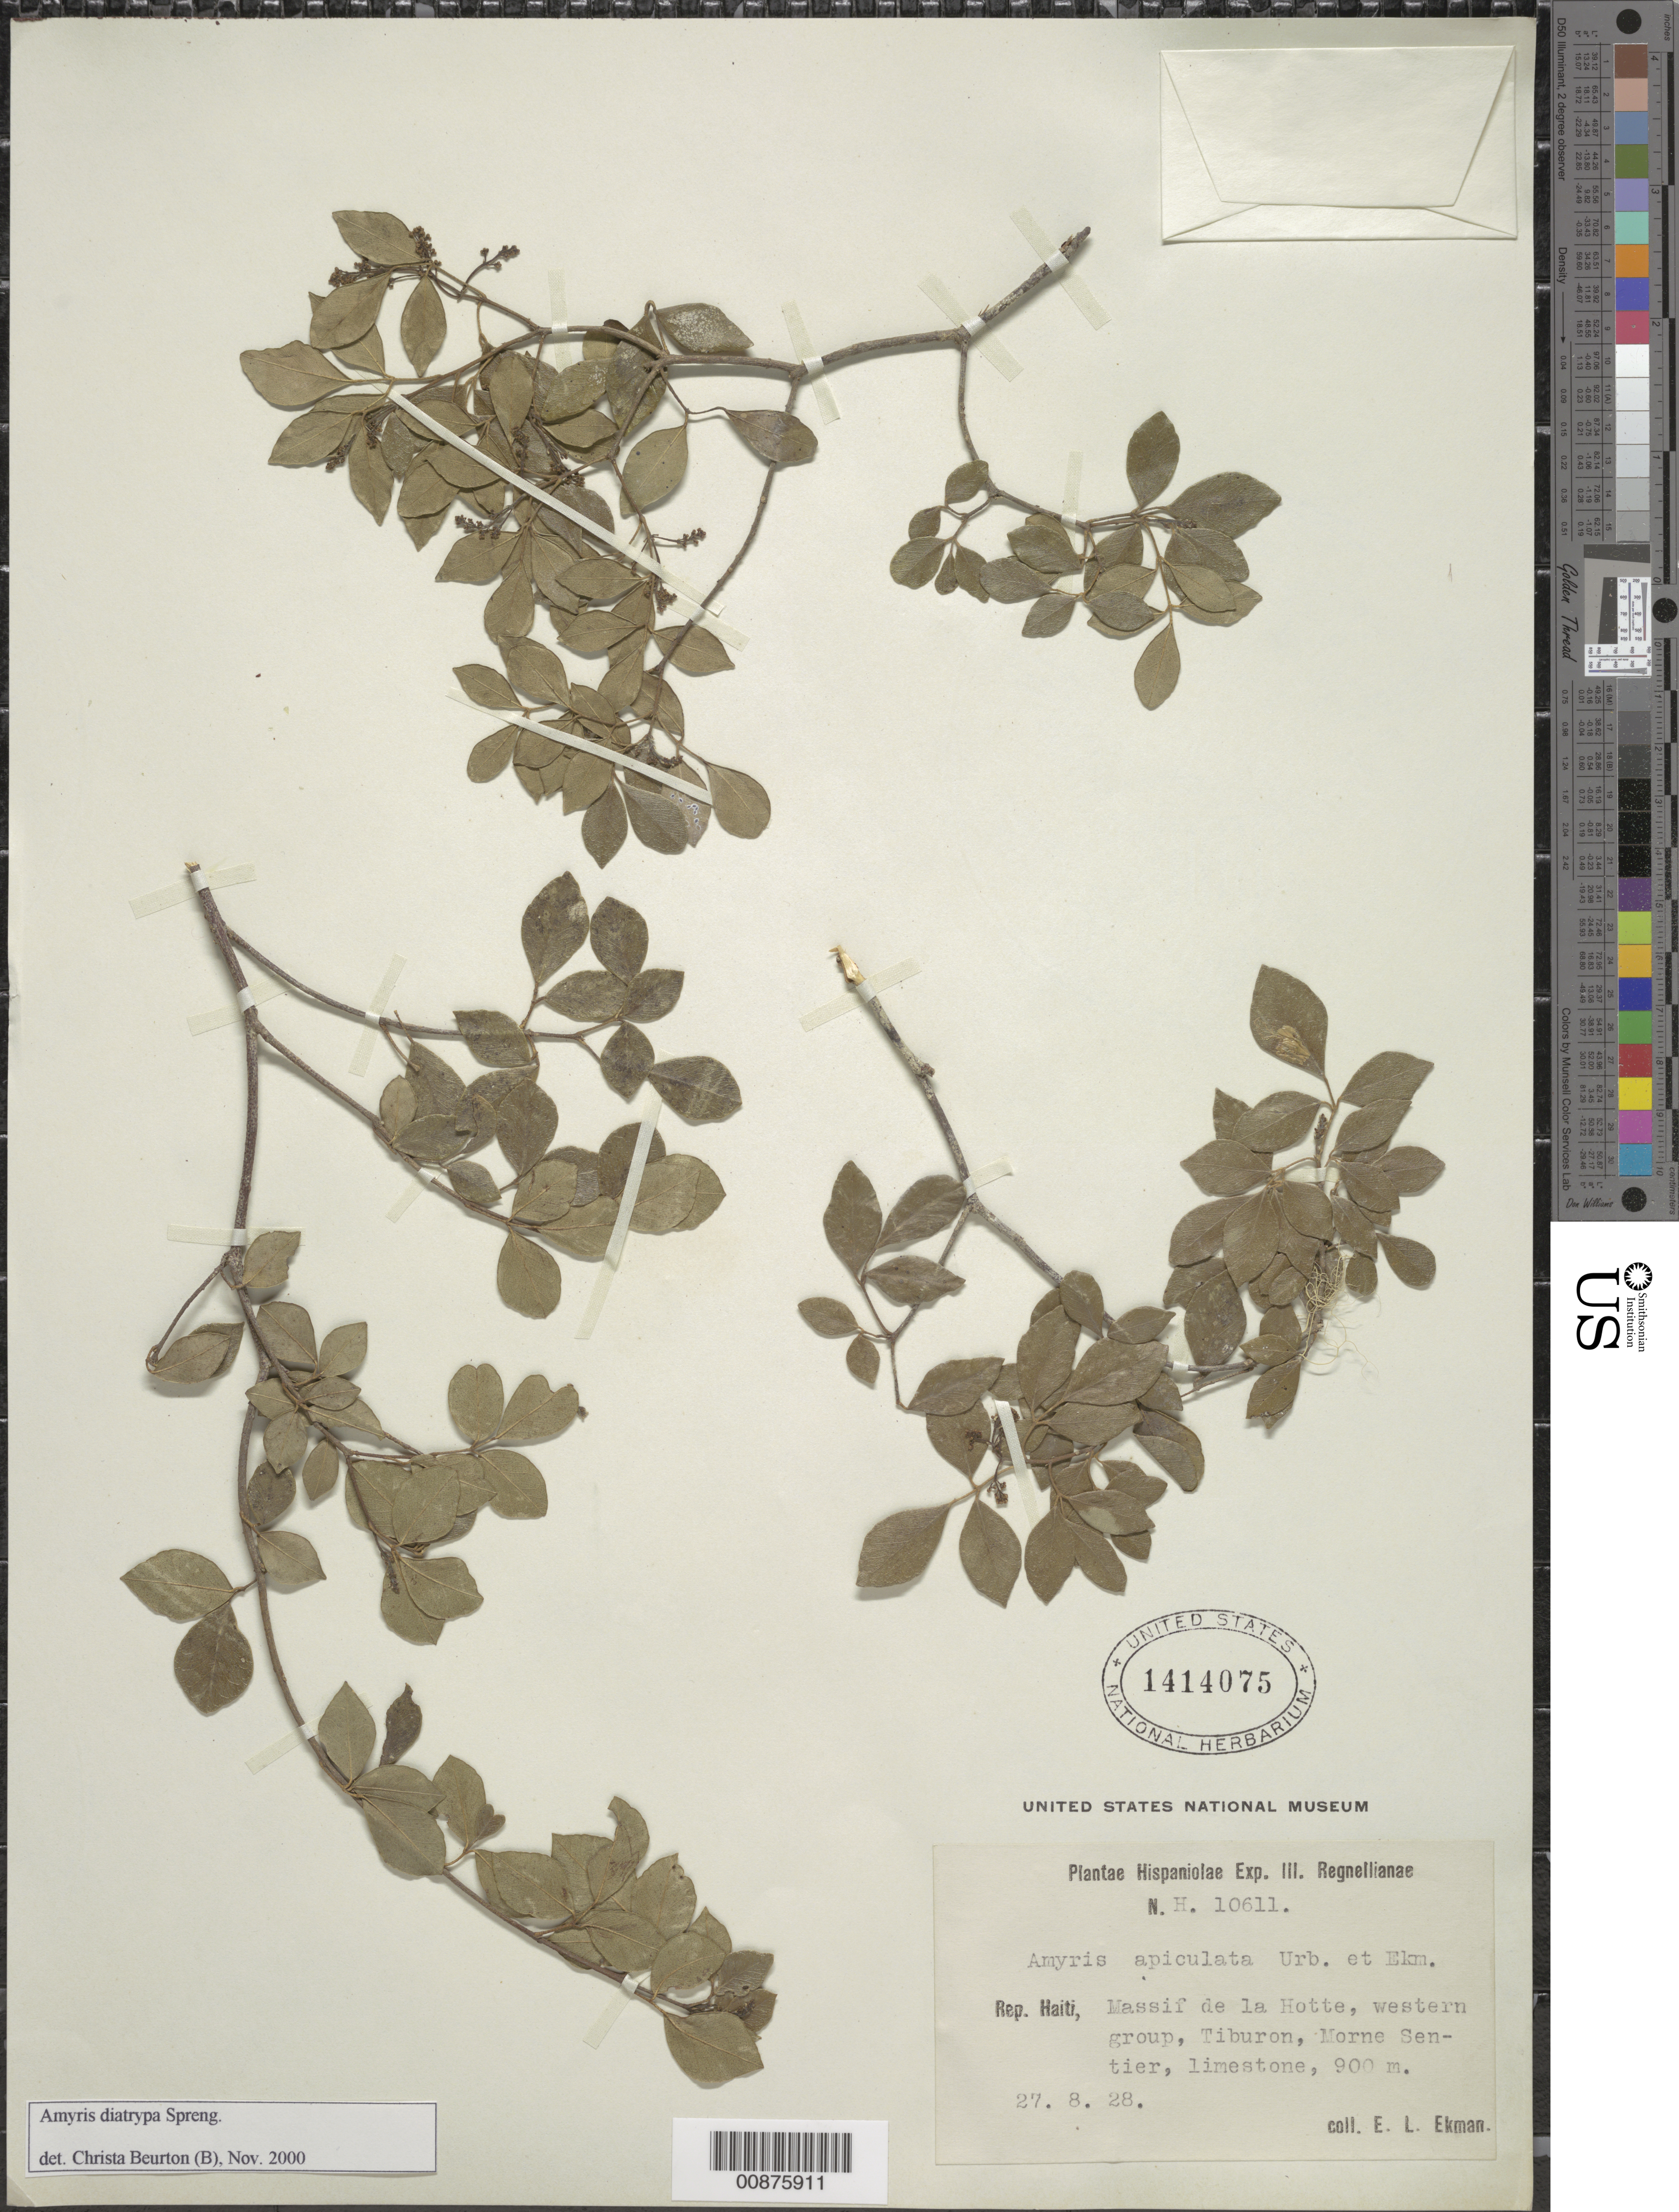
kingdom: Plantae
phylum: Tracheophyta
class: Magnoliopsida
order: Sapindales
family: Rutaceae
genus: Amyris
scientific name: Amyris diatrypa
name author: Spreng.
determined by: Beurton, C.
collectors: E. L. Ekman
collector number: H 10611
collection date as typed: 27 Aug 1928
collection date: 1928-08-27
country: Haiti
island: Hispaniola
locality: Massif de la Hotte, western group, Tiburon, Morne Sentier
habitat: Limestone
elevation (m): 900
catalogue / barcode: US 1414075